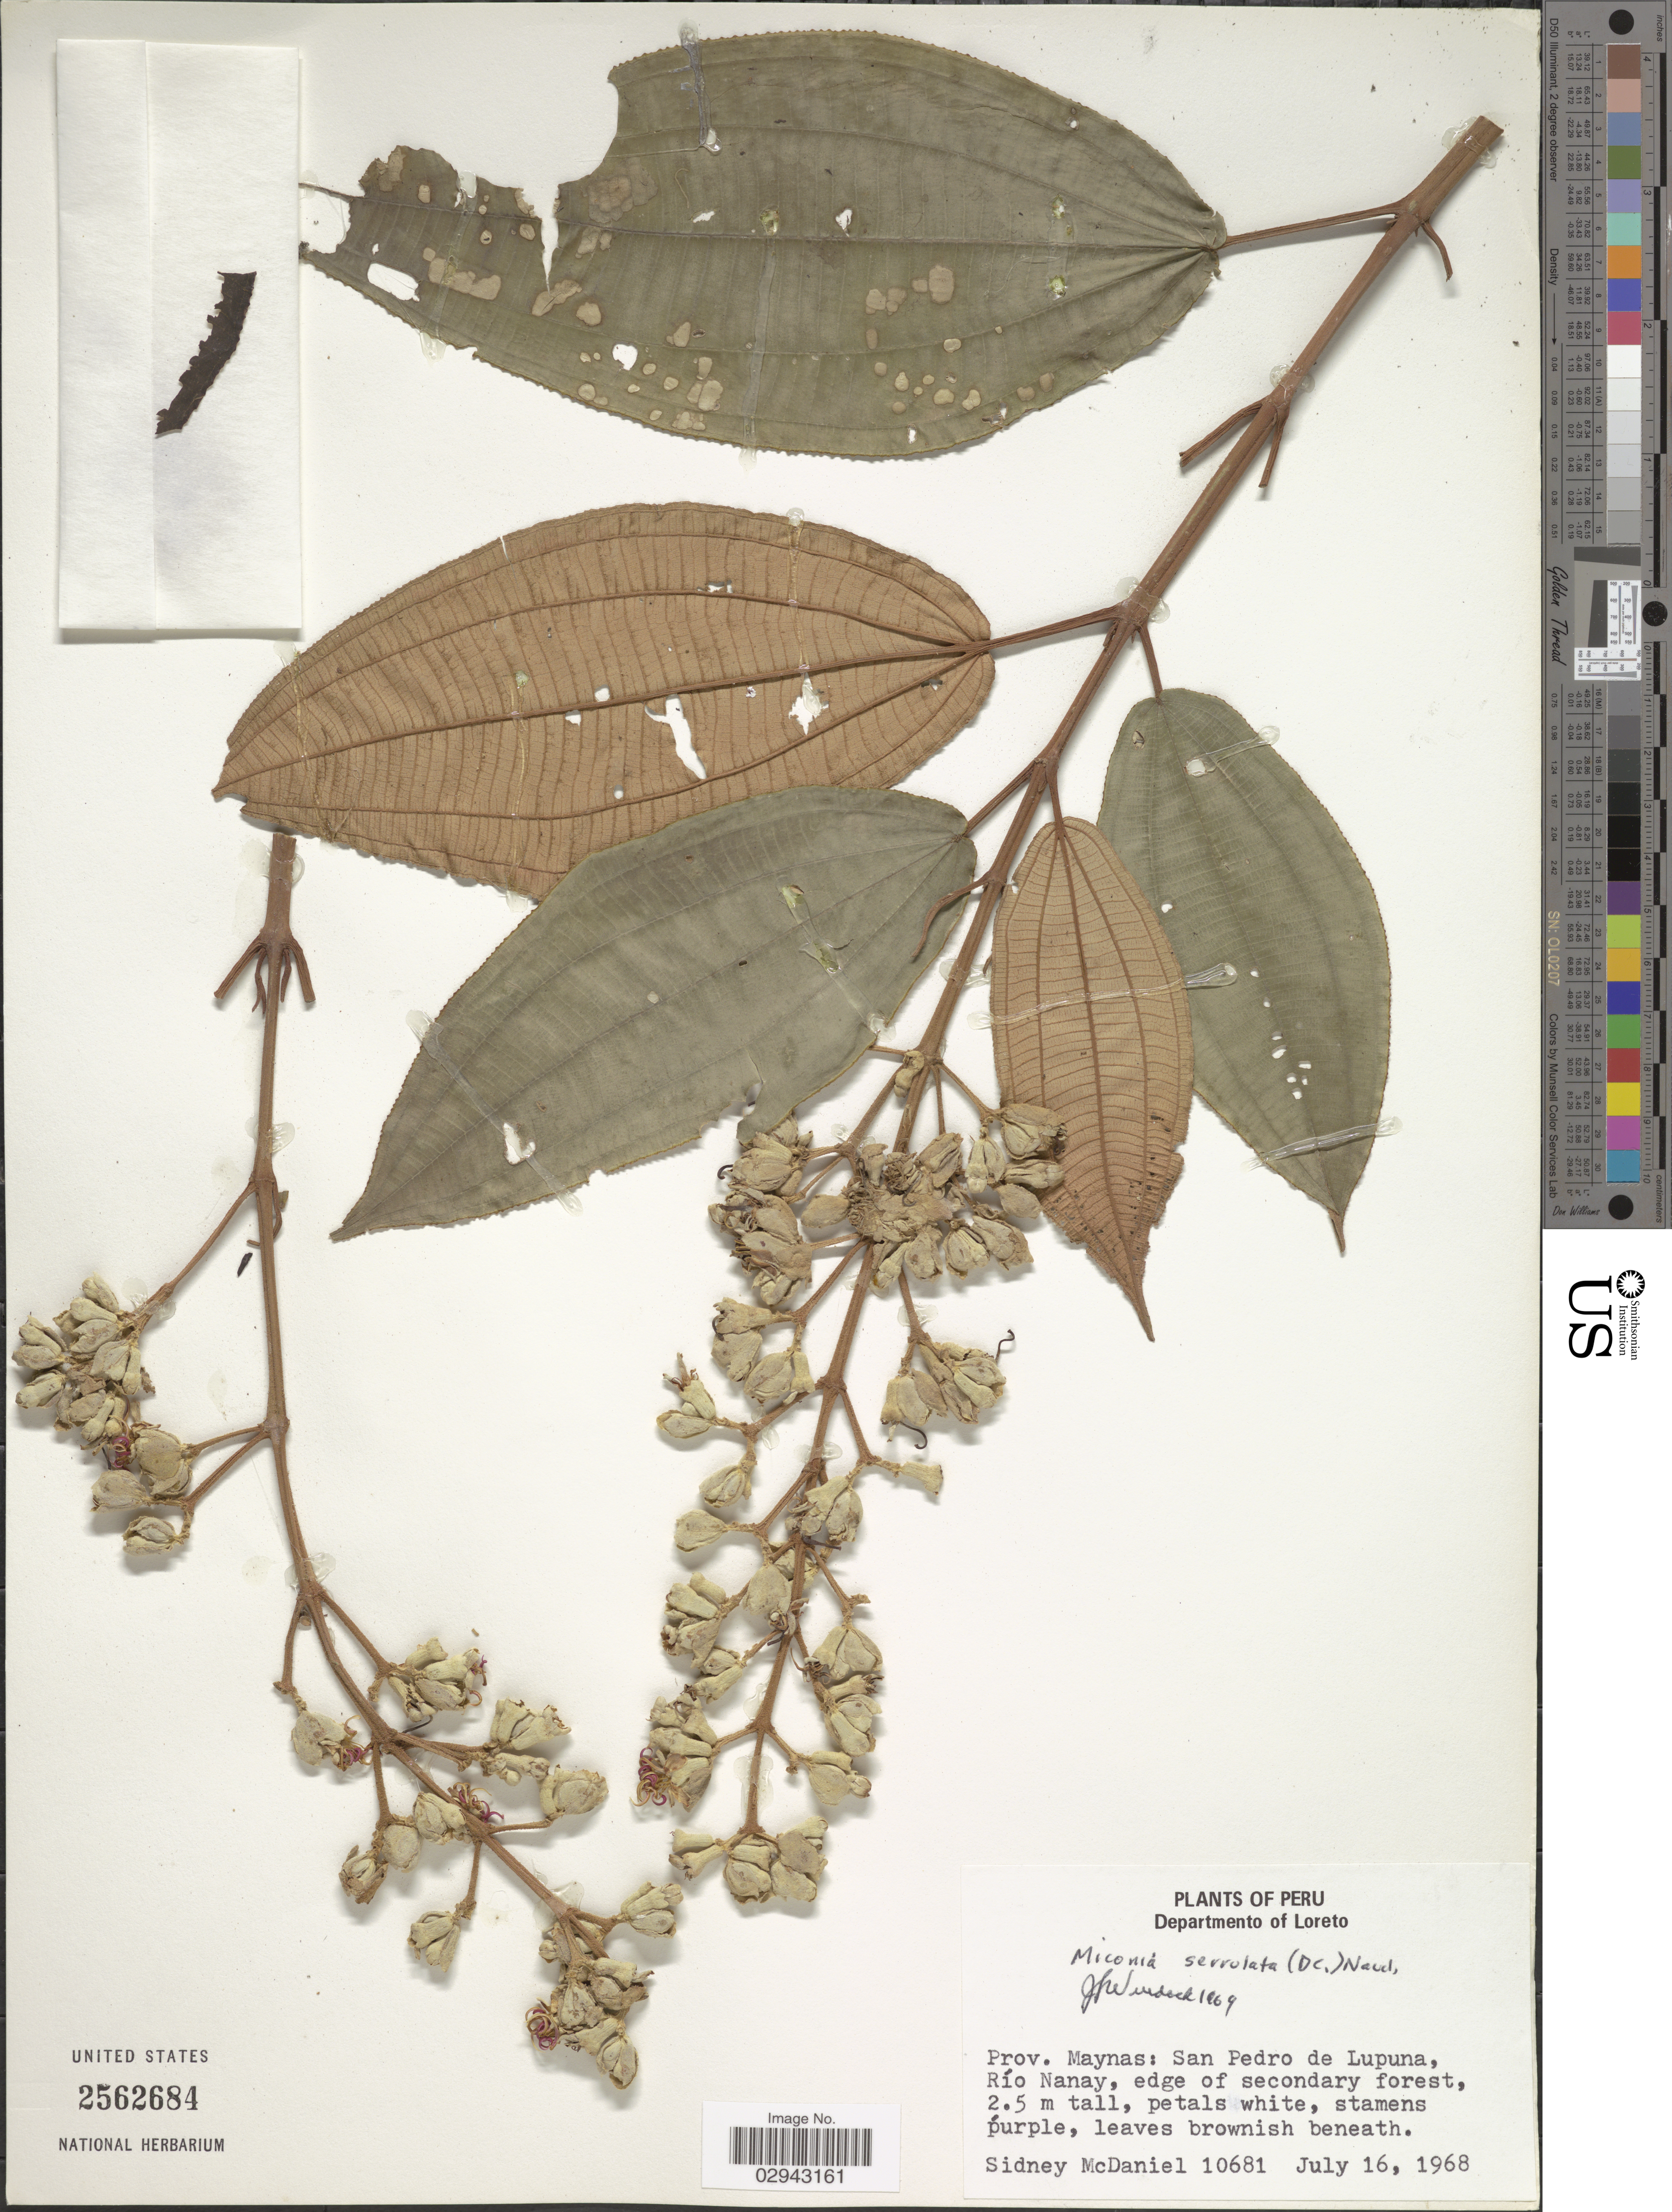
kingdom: Plantae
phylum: Tracheophyta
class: Magnoliopsida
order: Myrtales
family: Melastomataceae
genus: Miconia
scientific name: Miconia serrulata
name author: (DC.) Naudin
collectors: S. McDaniel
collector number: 10681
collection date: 1968-07-16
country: Peru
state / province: Loreto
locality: Departamento of Loreto. Prov. Maynas: San Pedro de Lupuna, Río Nanay, edge of secondary forest.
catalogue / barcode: US 2562684